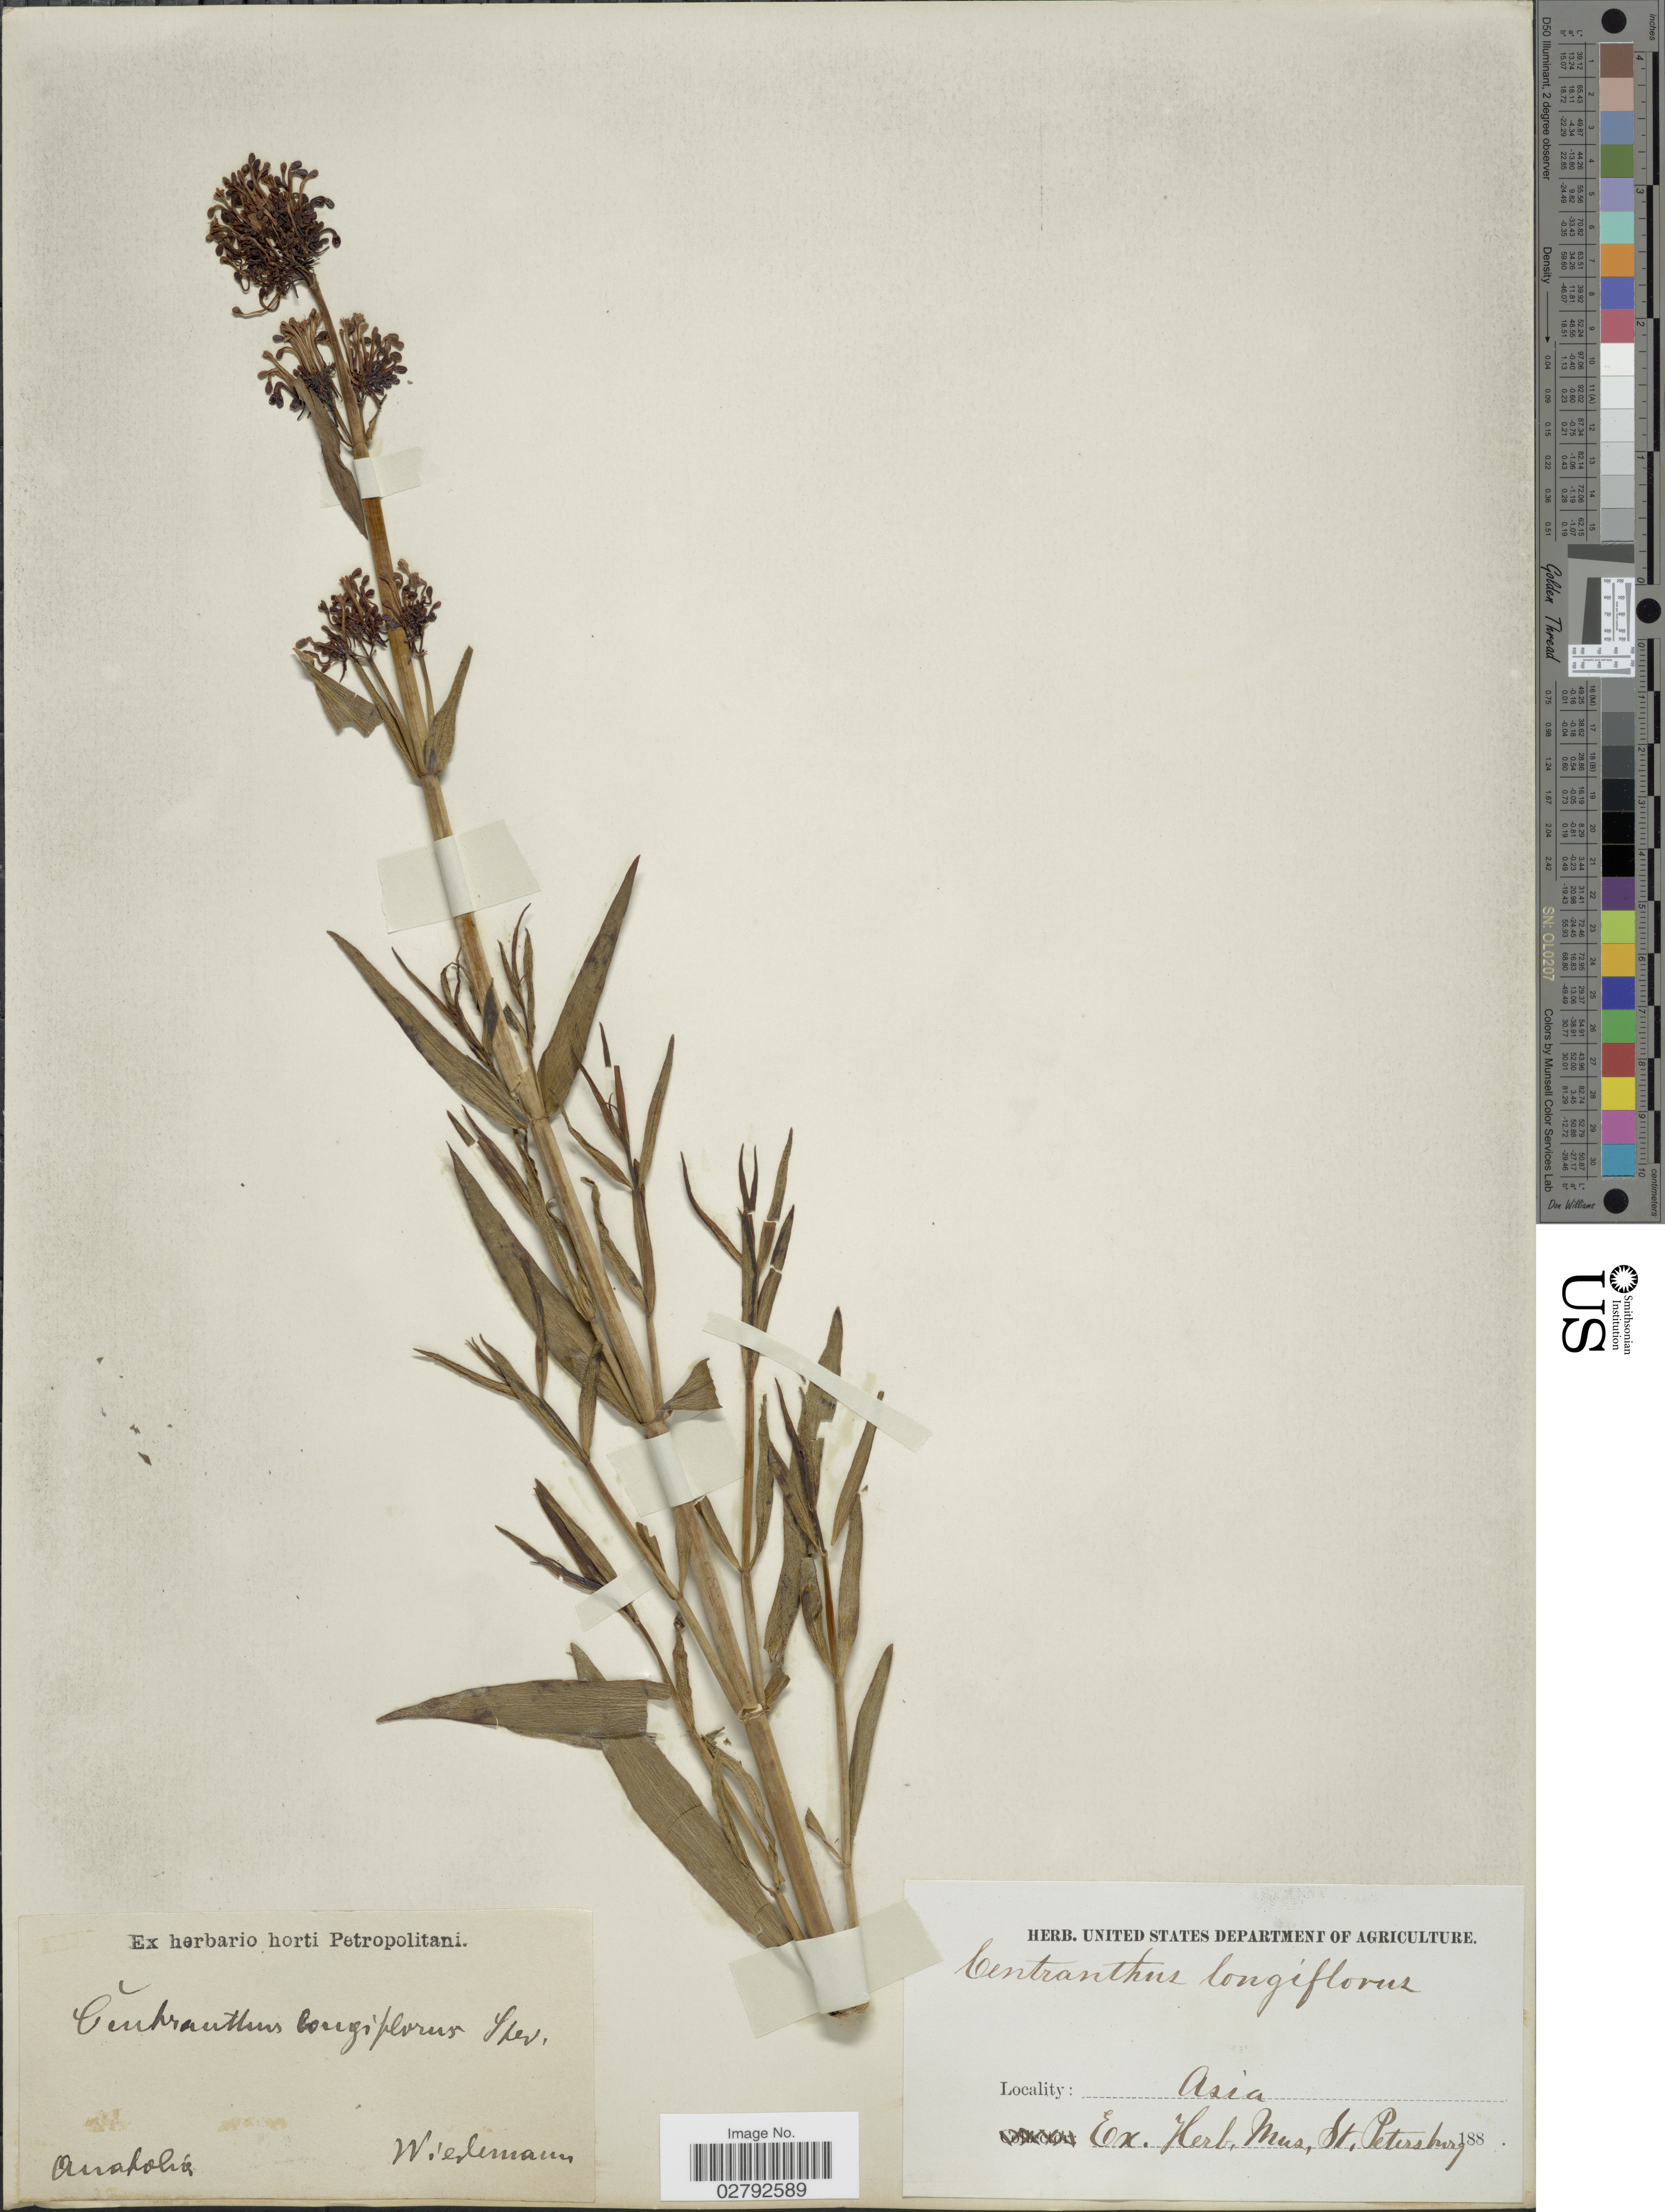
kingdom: Plantae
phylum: Tracheophyta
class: Magnoliopsida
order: Dipsacales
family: Caprifoliaceae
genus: Centranthus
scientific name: Centranthus longiflorus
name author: Steven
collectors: -. Wiedermann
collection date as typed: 188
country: Russian Federation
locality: Anatolia, "Russia" [probably Turkey]